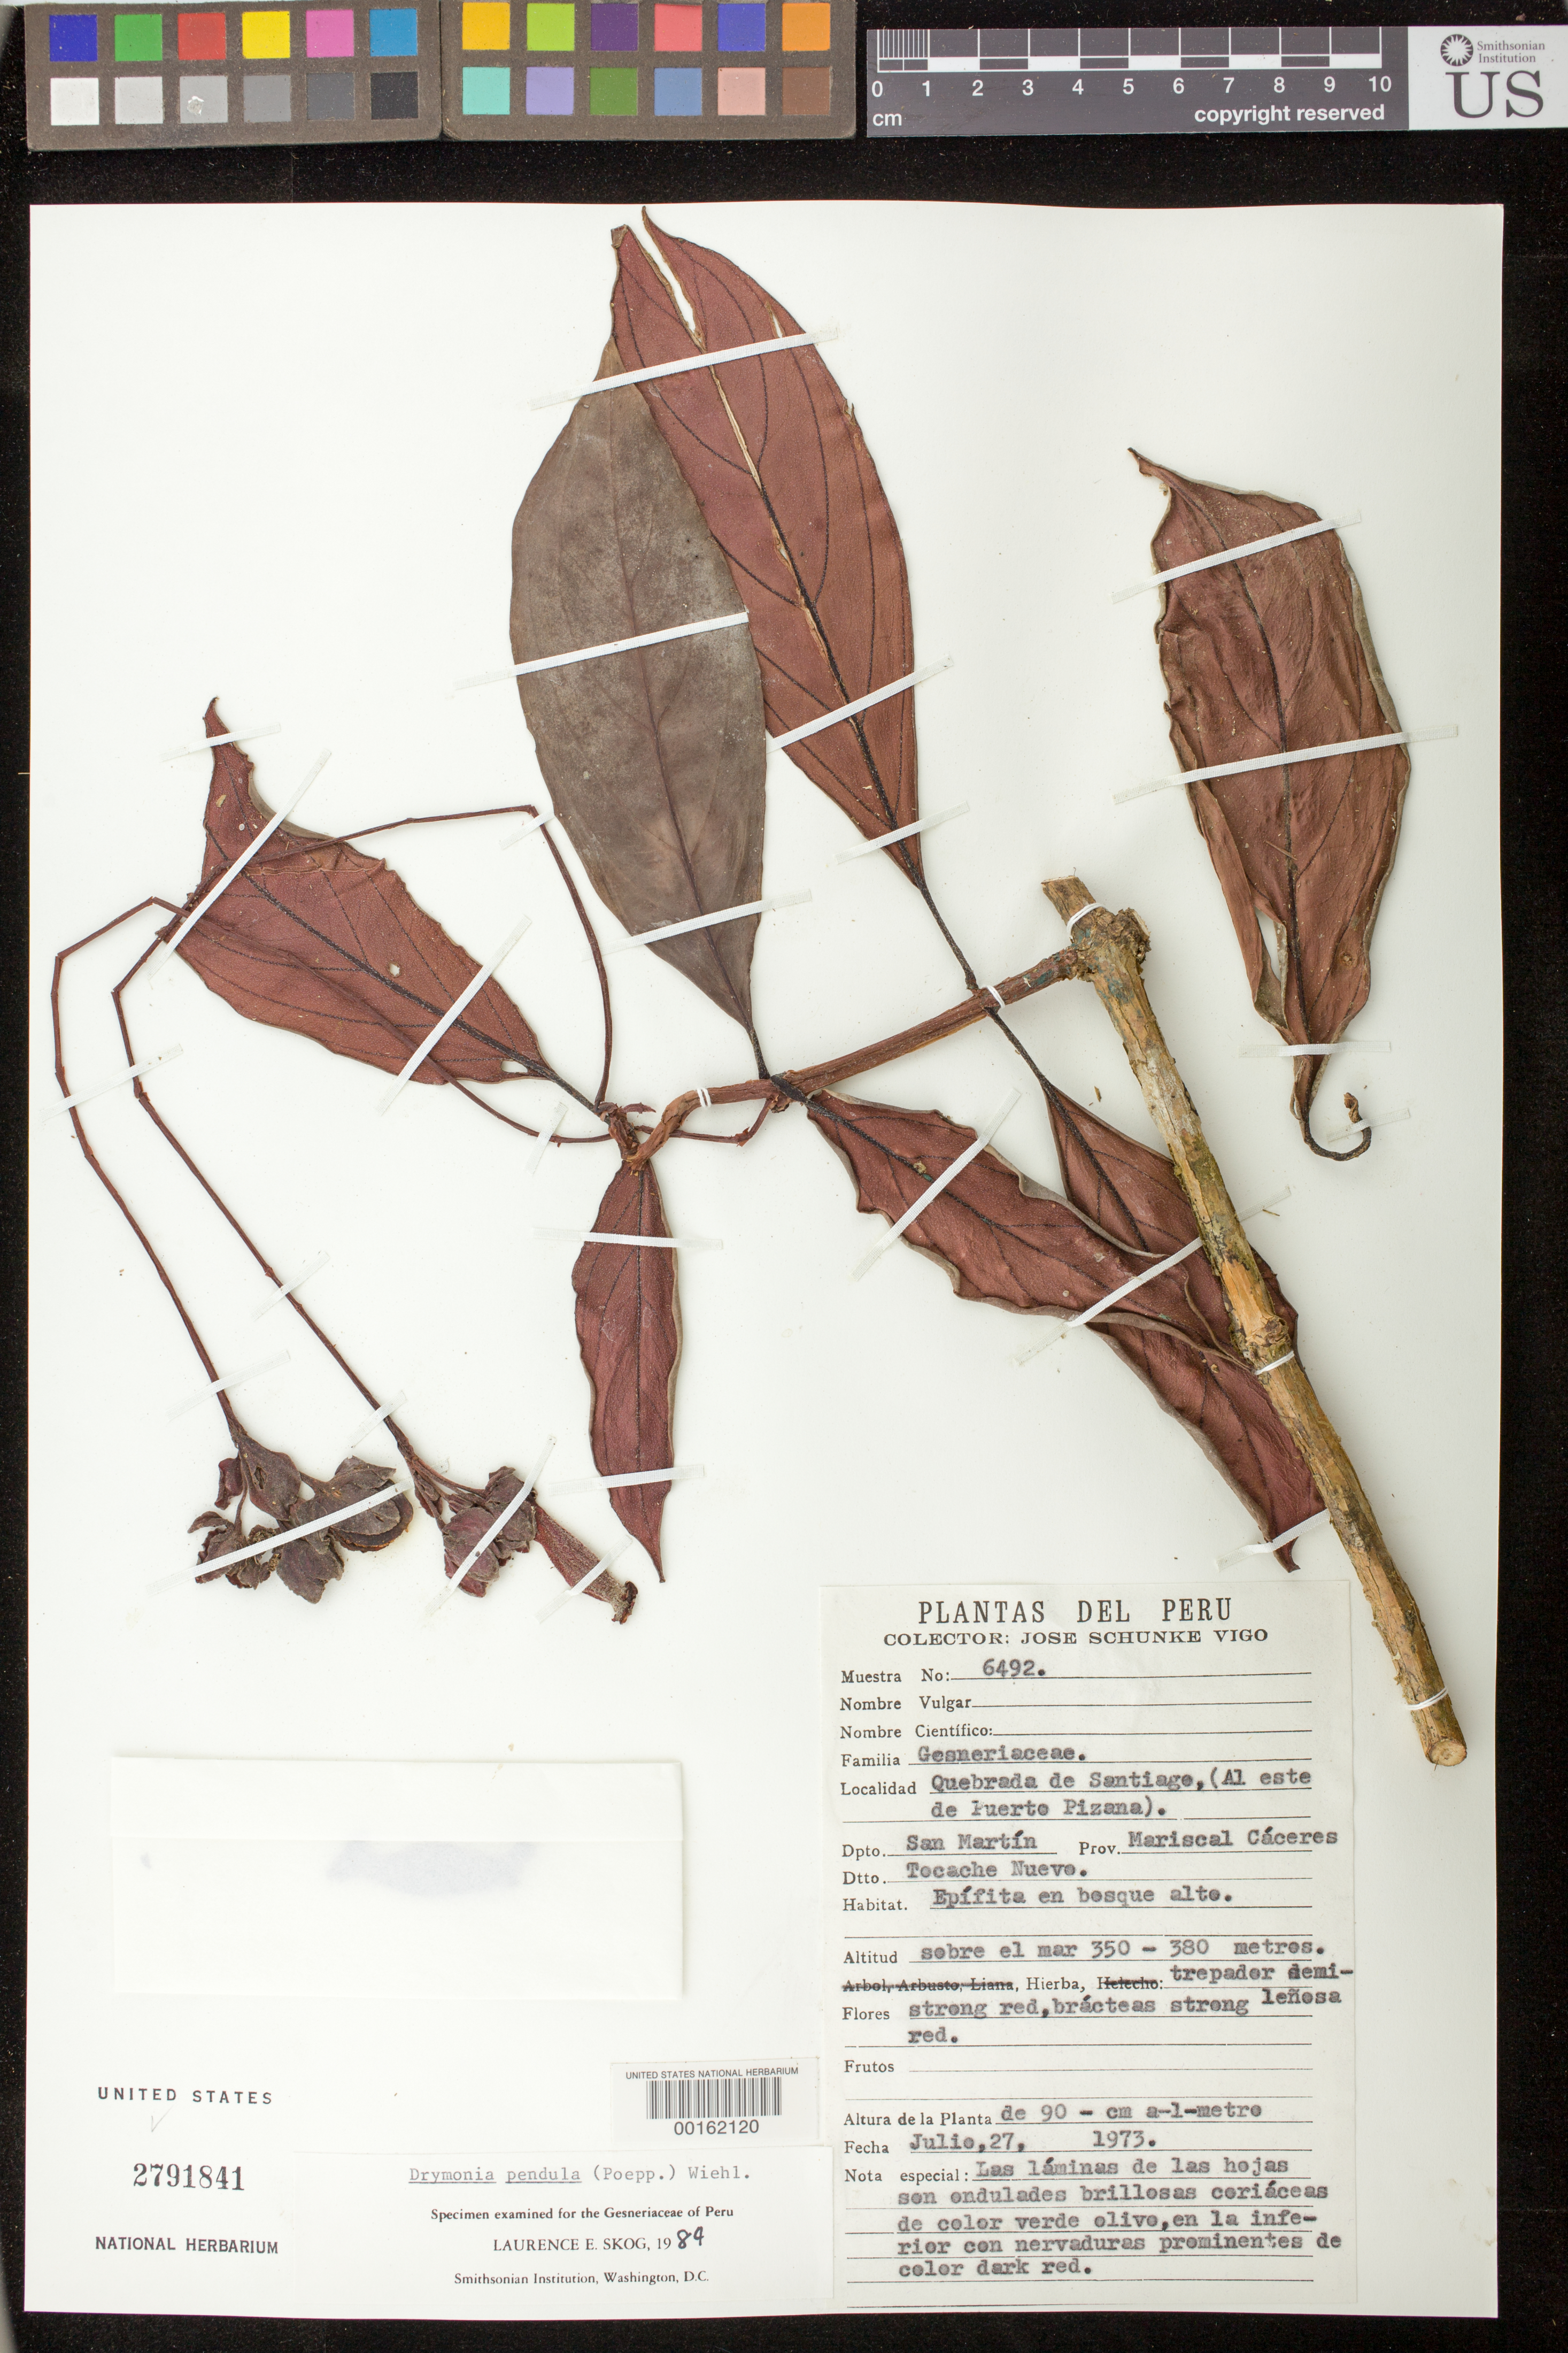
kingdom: Plantae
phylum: Tracheophyta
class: Magnoliopsida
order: Lamiales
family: Gesneriaceae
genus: Drymonia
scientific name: Drymonia pendula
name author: (Poepp.) Wiehler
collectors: J. Schunke Vigo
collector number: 6492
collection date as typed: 27 Jul 1973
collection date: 1973-07-27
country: Peru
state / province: San Martín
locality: Prov. Mariscal Cáceres, Dtto. Tocache Nuevo, Quebrada of Santiago, (E of Puerto Pizana)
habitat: Epiphyte in tall forest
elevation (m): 350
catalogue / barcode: US 2791841